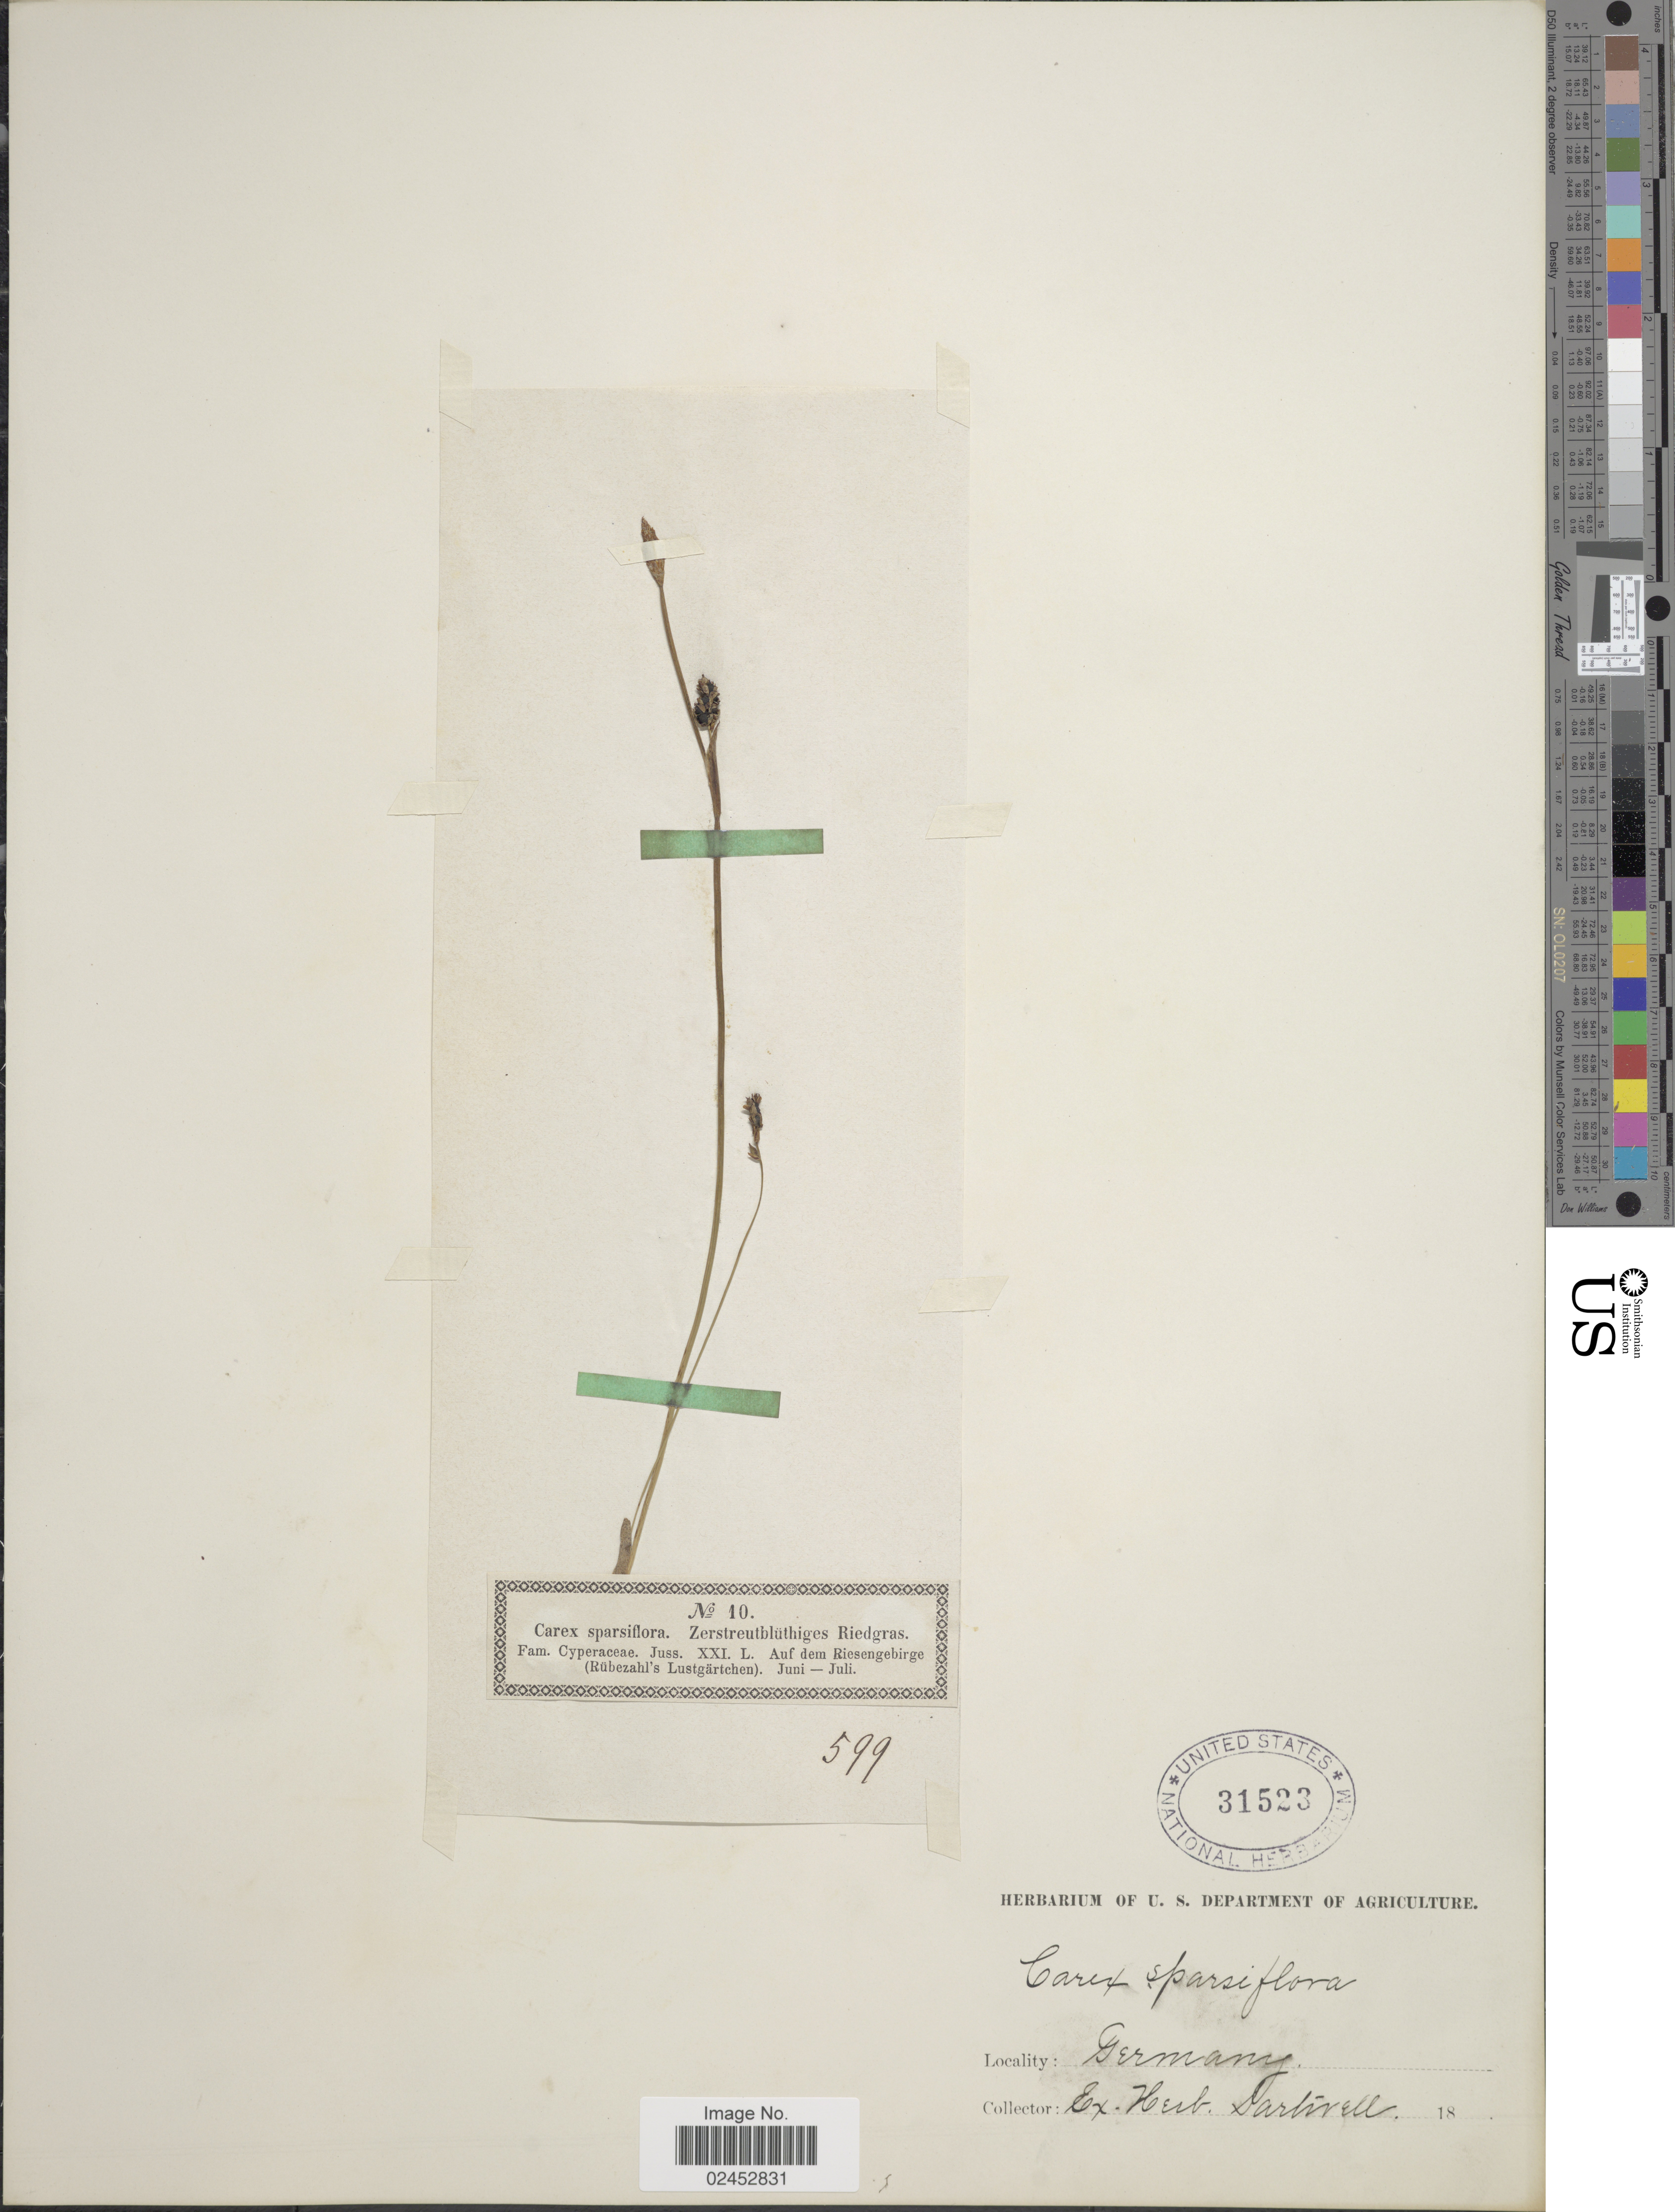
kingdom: Plantae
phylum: Tracheophyta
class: Liliopsida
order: Poales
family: Cyperaceae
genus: Carex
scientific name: Carex vaginata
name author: Tausch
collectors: ex herb. Sartwell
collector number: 10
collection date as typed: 18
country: Germany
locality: Auf dem Riesengebirge (Rubezahl's Lustgartchen)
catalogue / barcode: US 31523